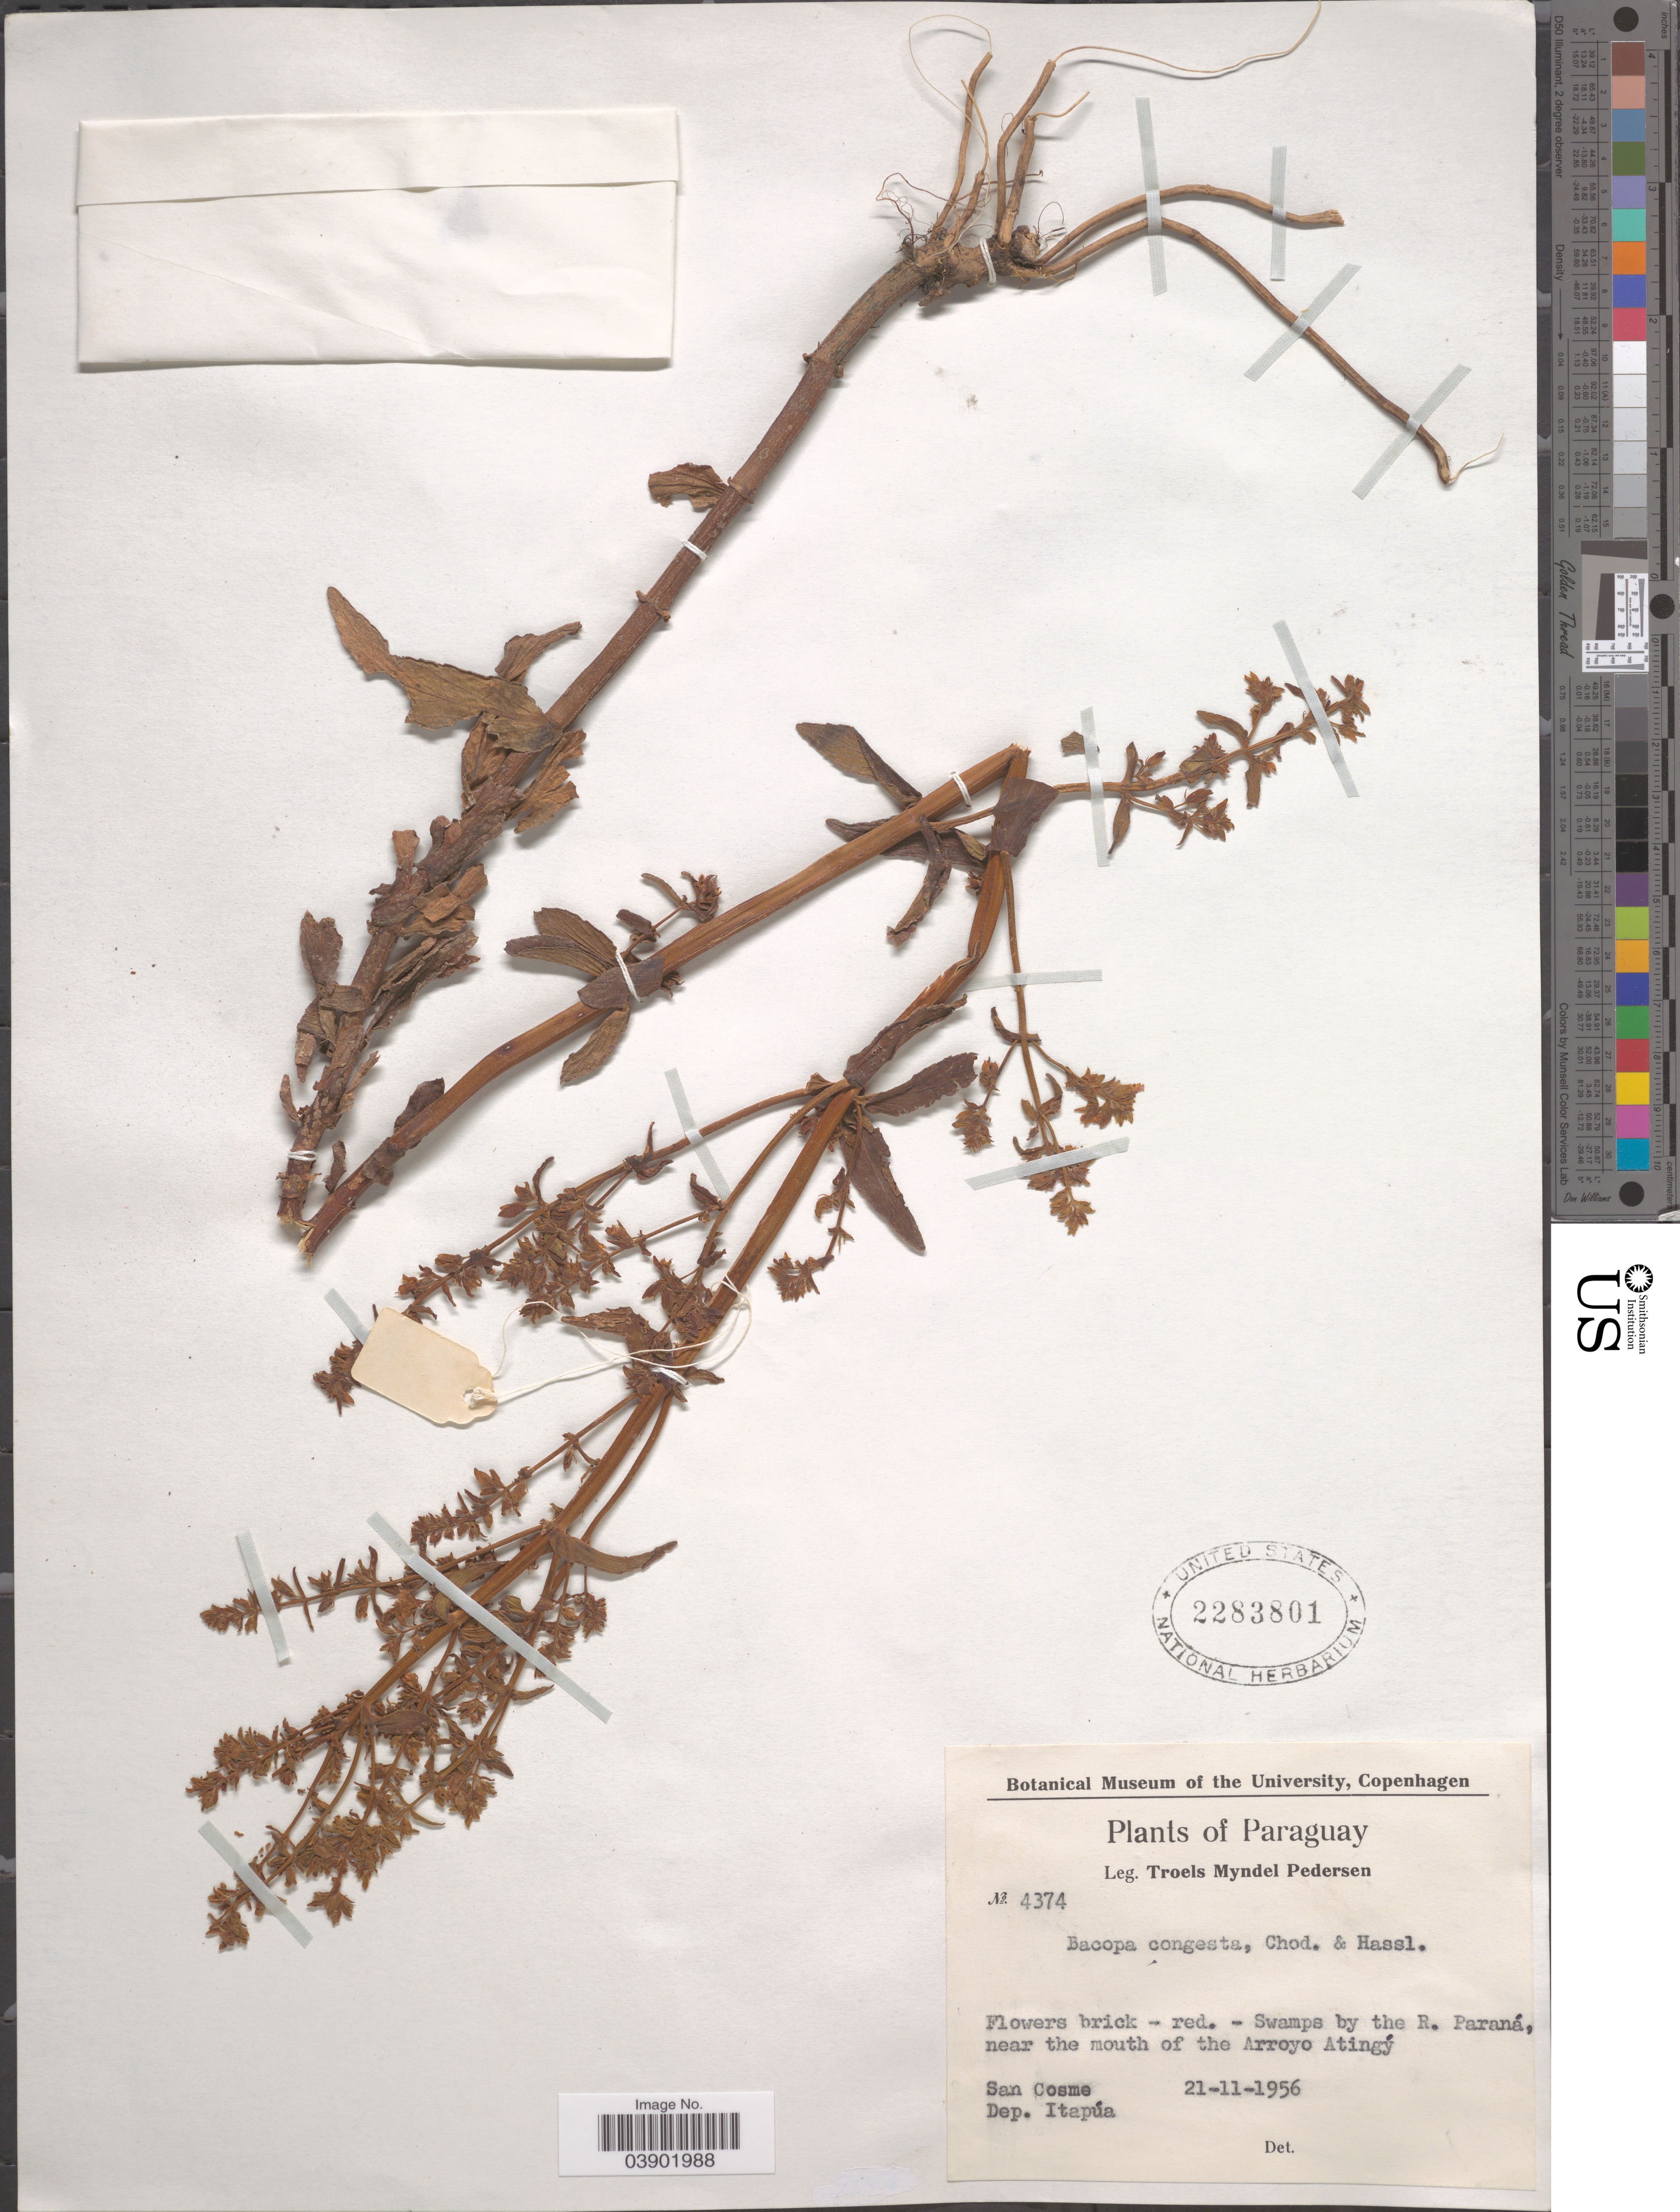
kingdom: Plantae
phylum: Tracheophyta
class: Magnoliopsida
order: Lamiales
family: Plantaginaceae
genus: Bacopa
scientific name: Bacopa congesta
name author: Chodat & Hassl.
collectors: T. Pederson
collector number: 4374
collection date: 1956-11-21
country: Paraguay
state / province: Itapua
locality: Swamps by the R. Paraná, near the mouth of the Arroyo Atingý. San Cosme. Dep. Itapúa.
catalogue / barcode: US 2283801